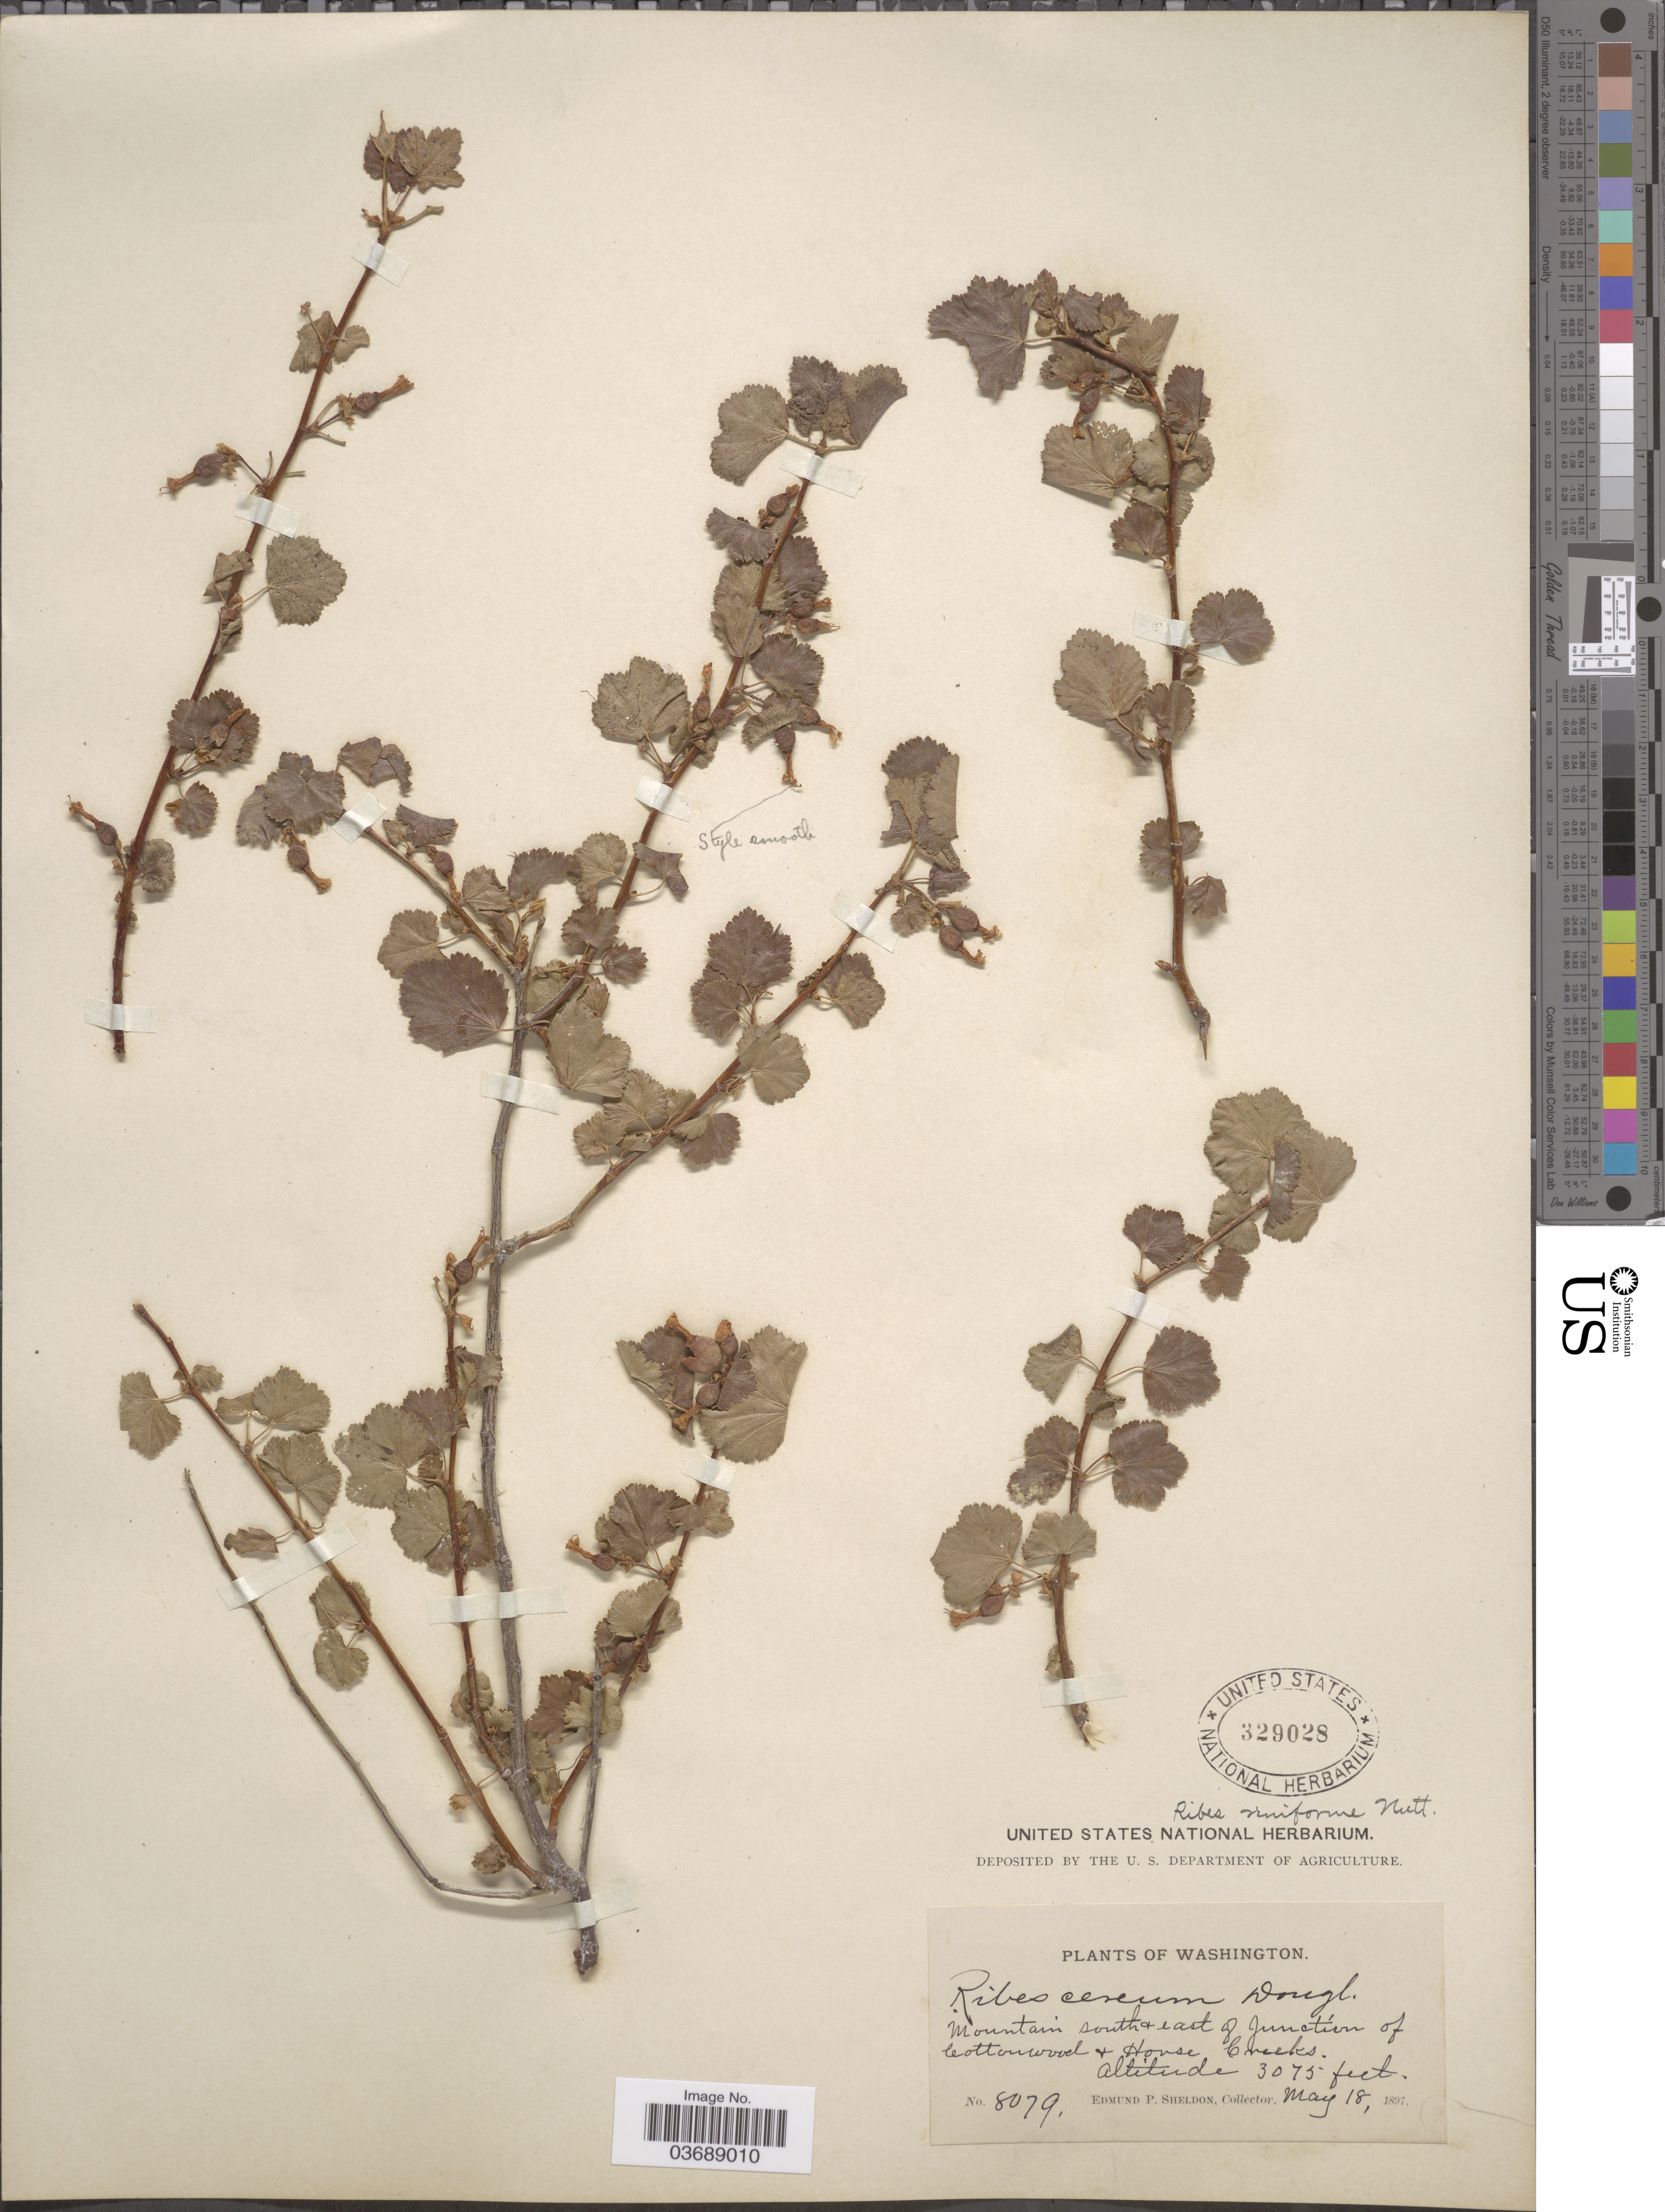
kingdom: Plantae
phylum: Tracheophyta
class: Magnoliopsida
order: Saxifragales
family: Grossulariaceae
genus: Ribes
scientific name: Ribes reniforme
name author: Nutt.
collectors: E. P. Sheldon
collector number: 8079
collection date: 1897-05-18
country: United States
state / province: Washington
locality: Mountain south & east of Junction of Cottonwood & House Creeks.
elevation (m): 937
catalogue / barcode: US 329028